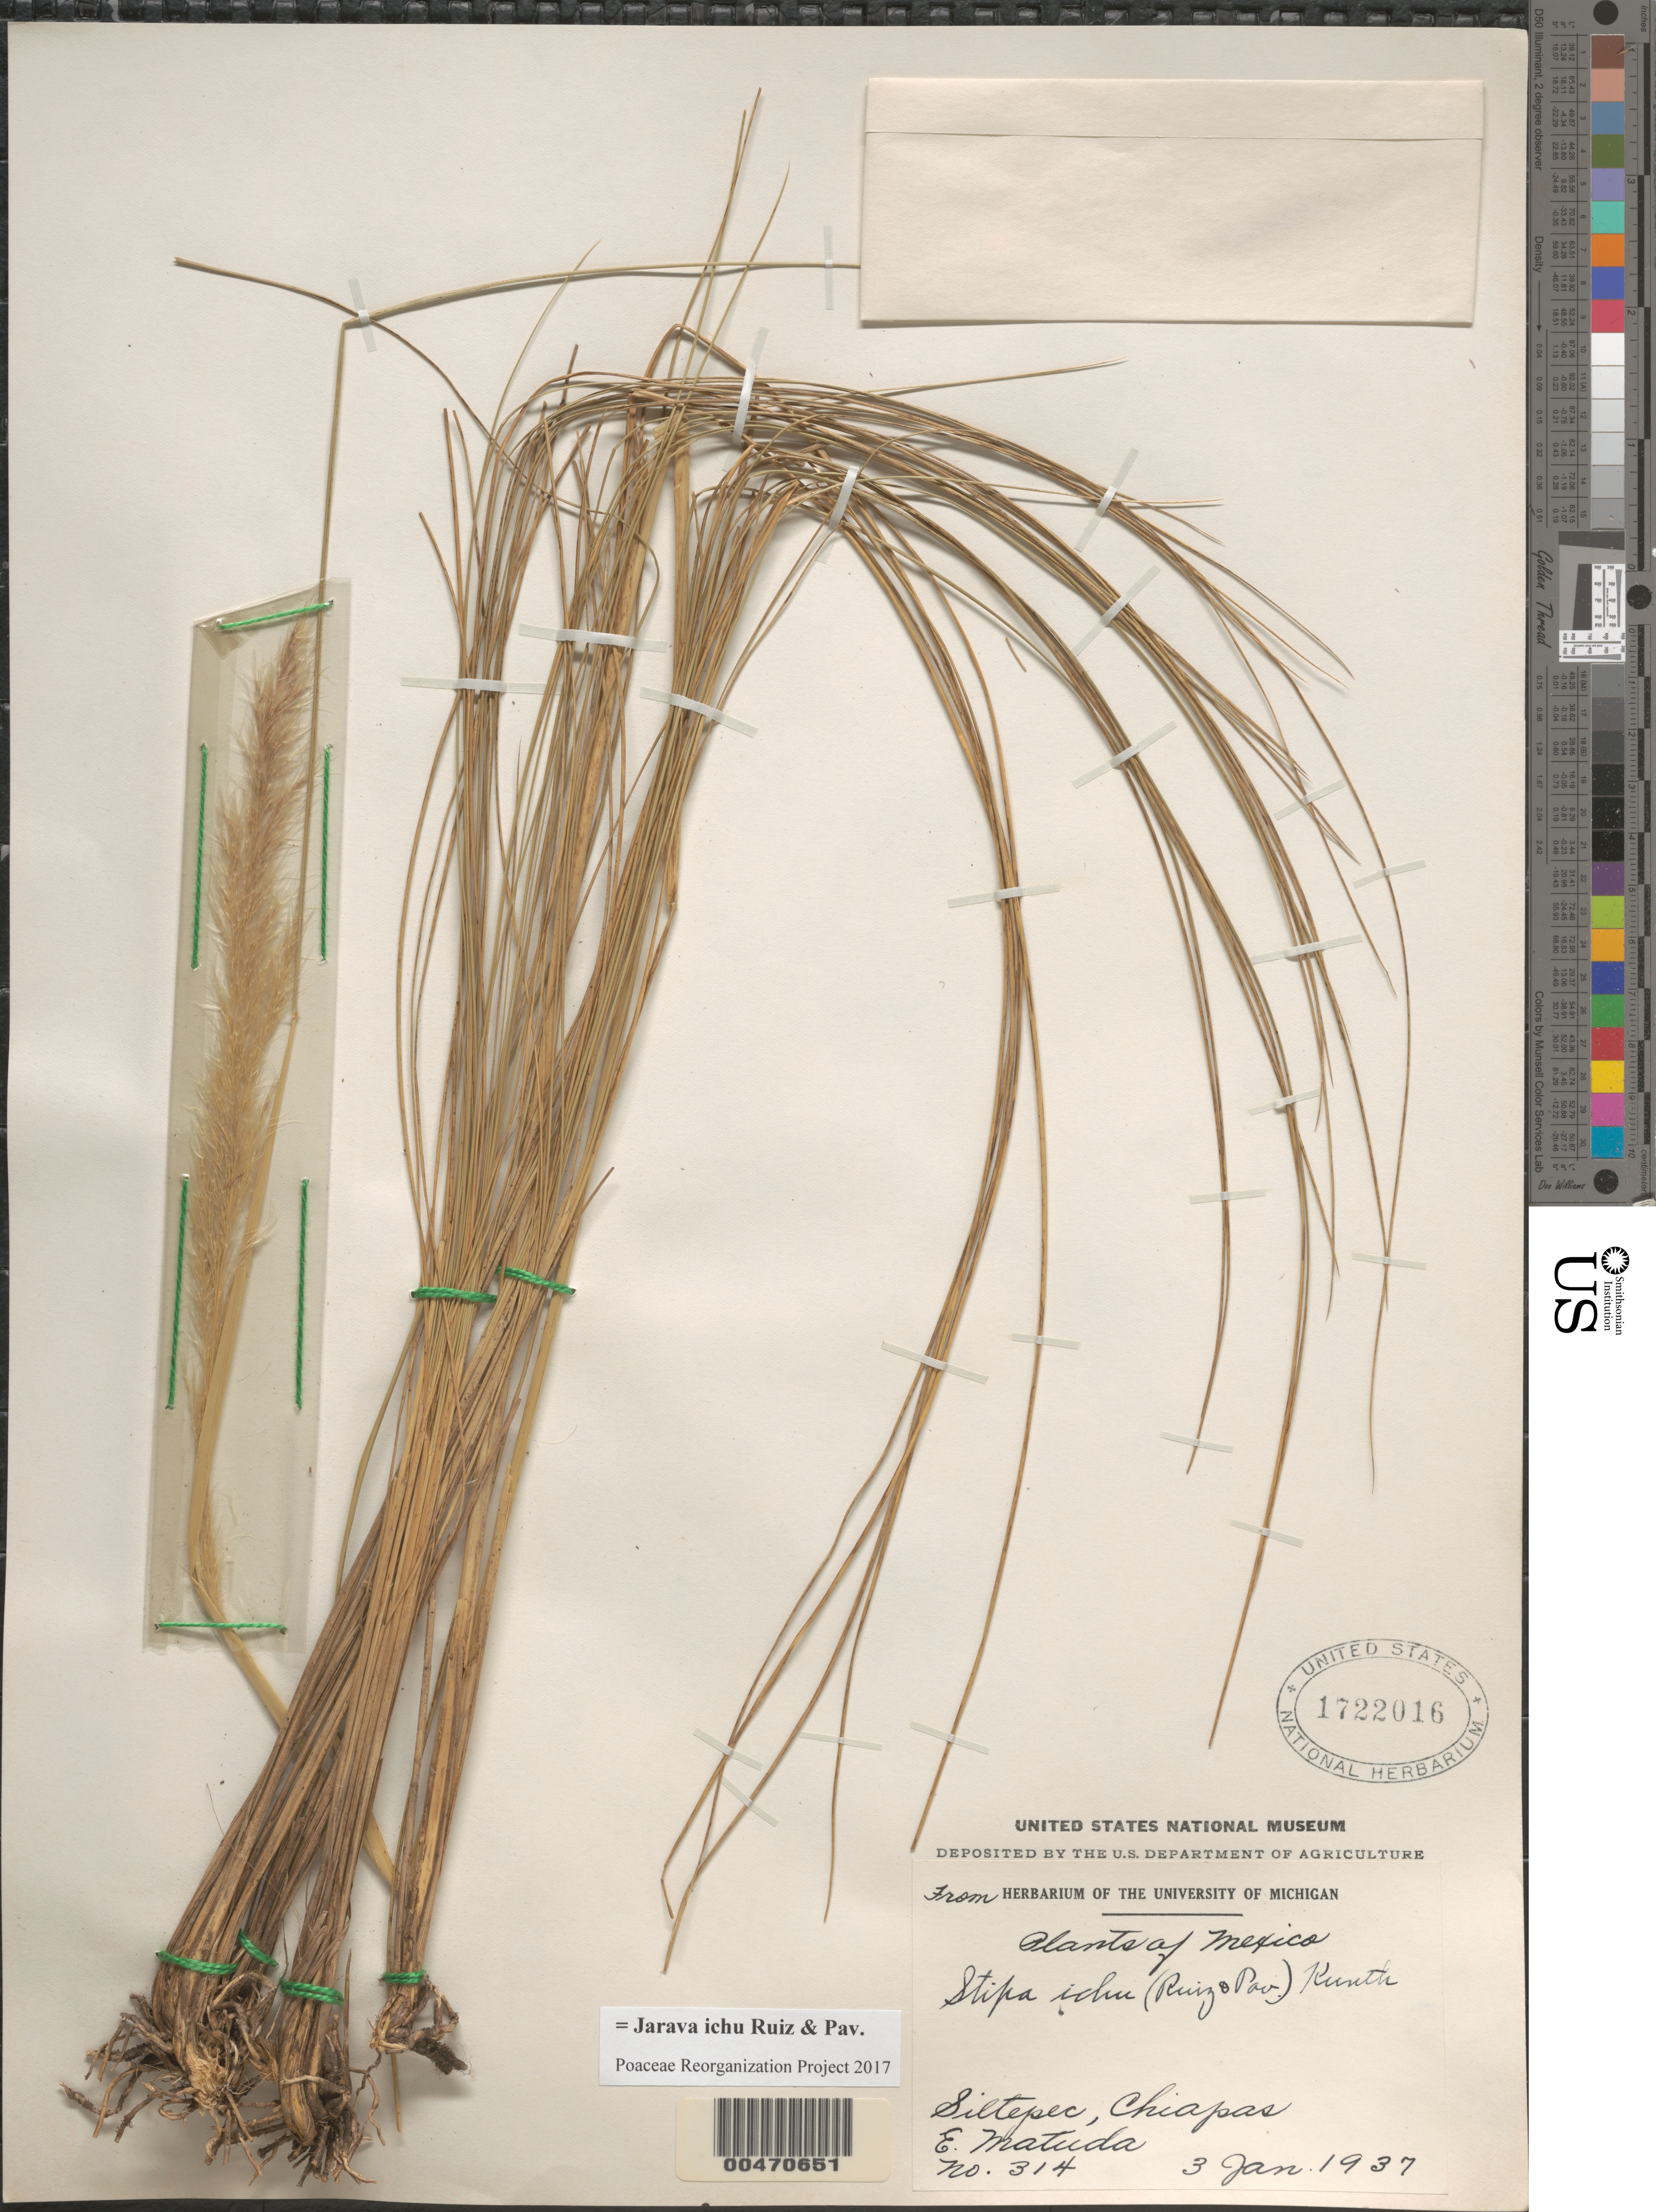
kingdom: Plantae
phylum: Tracheophyta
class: Liliopsida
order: Poales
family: Poaceae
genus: Jarava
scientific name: Jarava ichu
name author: Ruiz & Pav.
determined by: Poaceae Reorganization Project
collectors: E. Matuda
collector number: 314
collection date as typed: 3 Jan 1937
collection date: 1937-01-03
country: Mexico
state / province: Chiapas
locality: Siltepec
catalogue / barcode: US 1722016